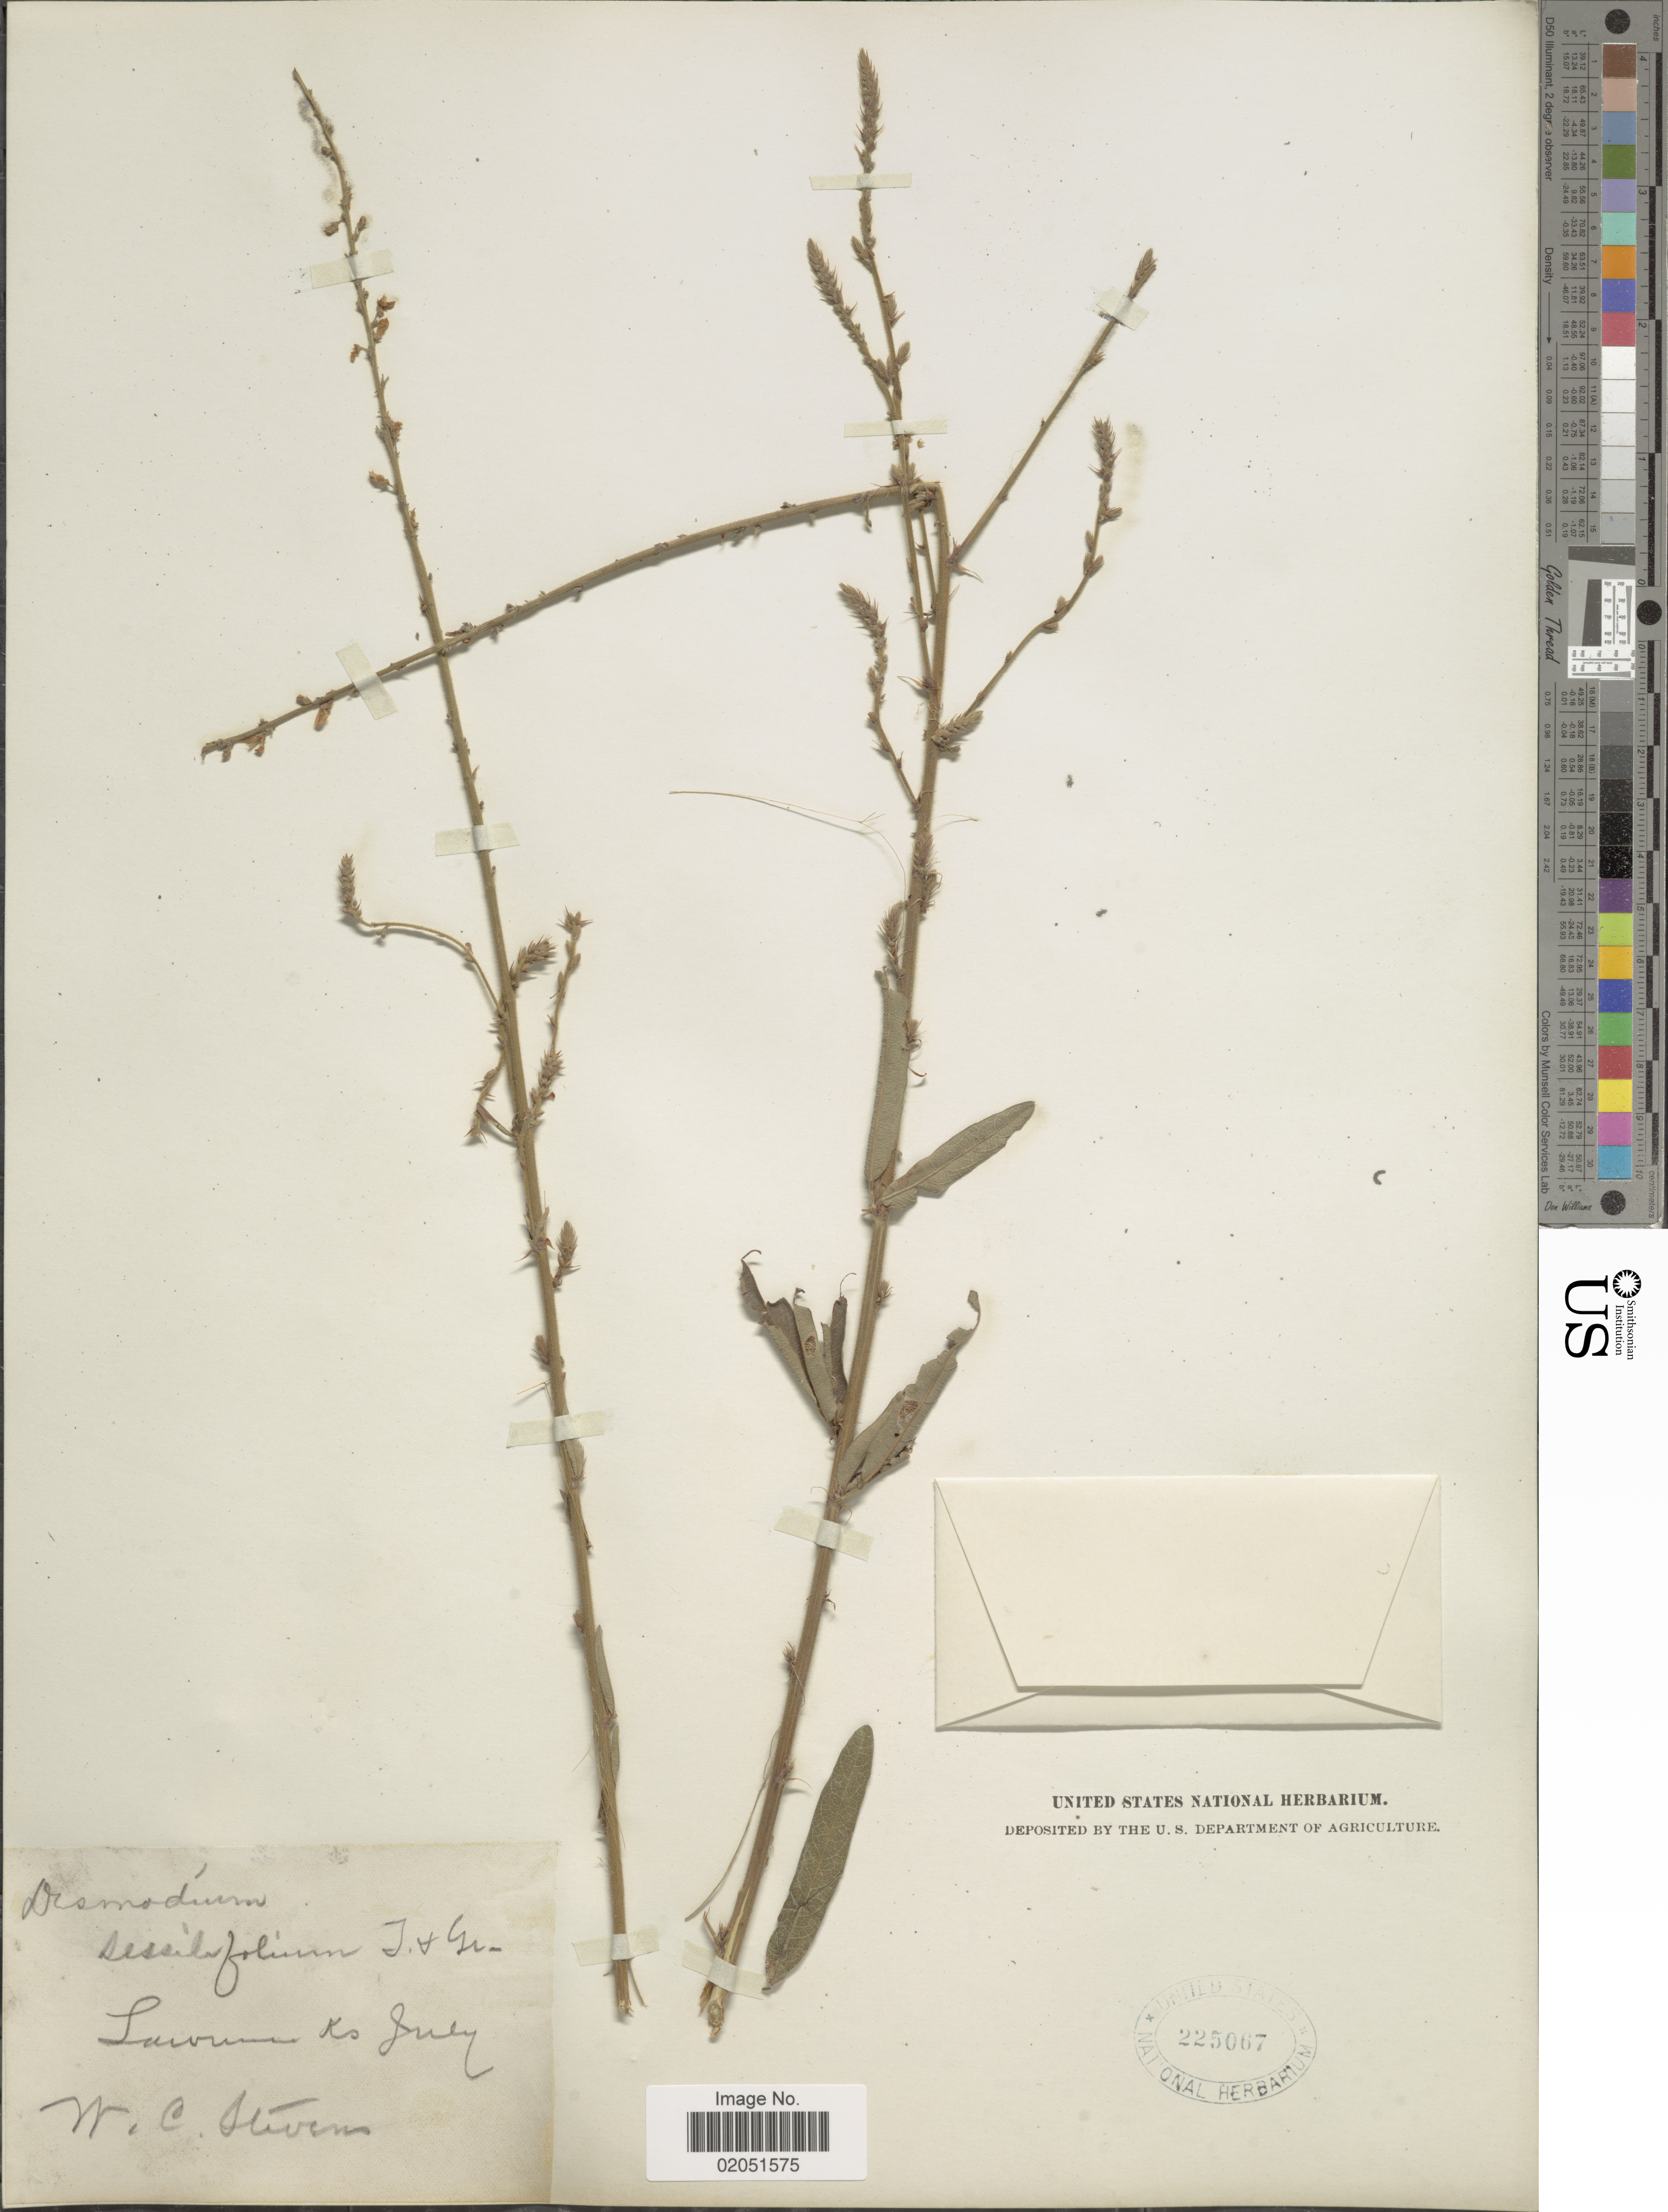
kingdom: Plantae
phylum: Tracheophyta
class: Magnoliopsida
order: Fabales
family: Fabaceae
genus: Desmodium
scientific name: Desmodium sessilifolium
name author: Torr. & A. Gray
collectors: W. C. Stevens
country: United States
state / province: Kansas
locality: Lawrence Ks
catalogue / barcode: US 225067